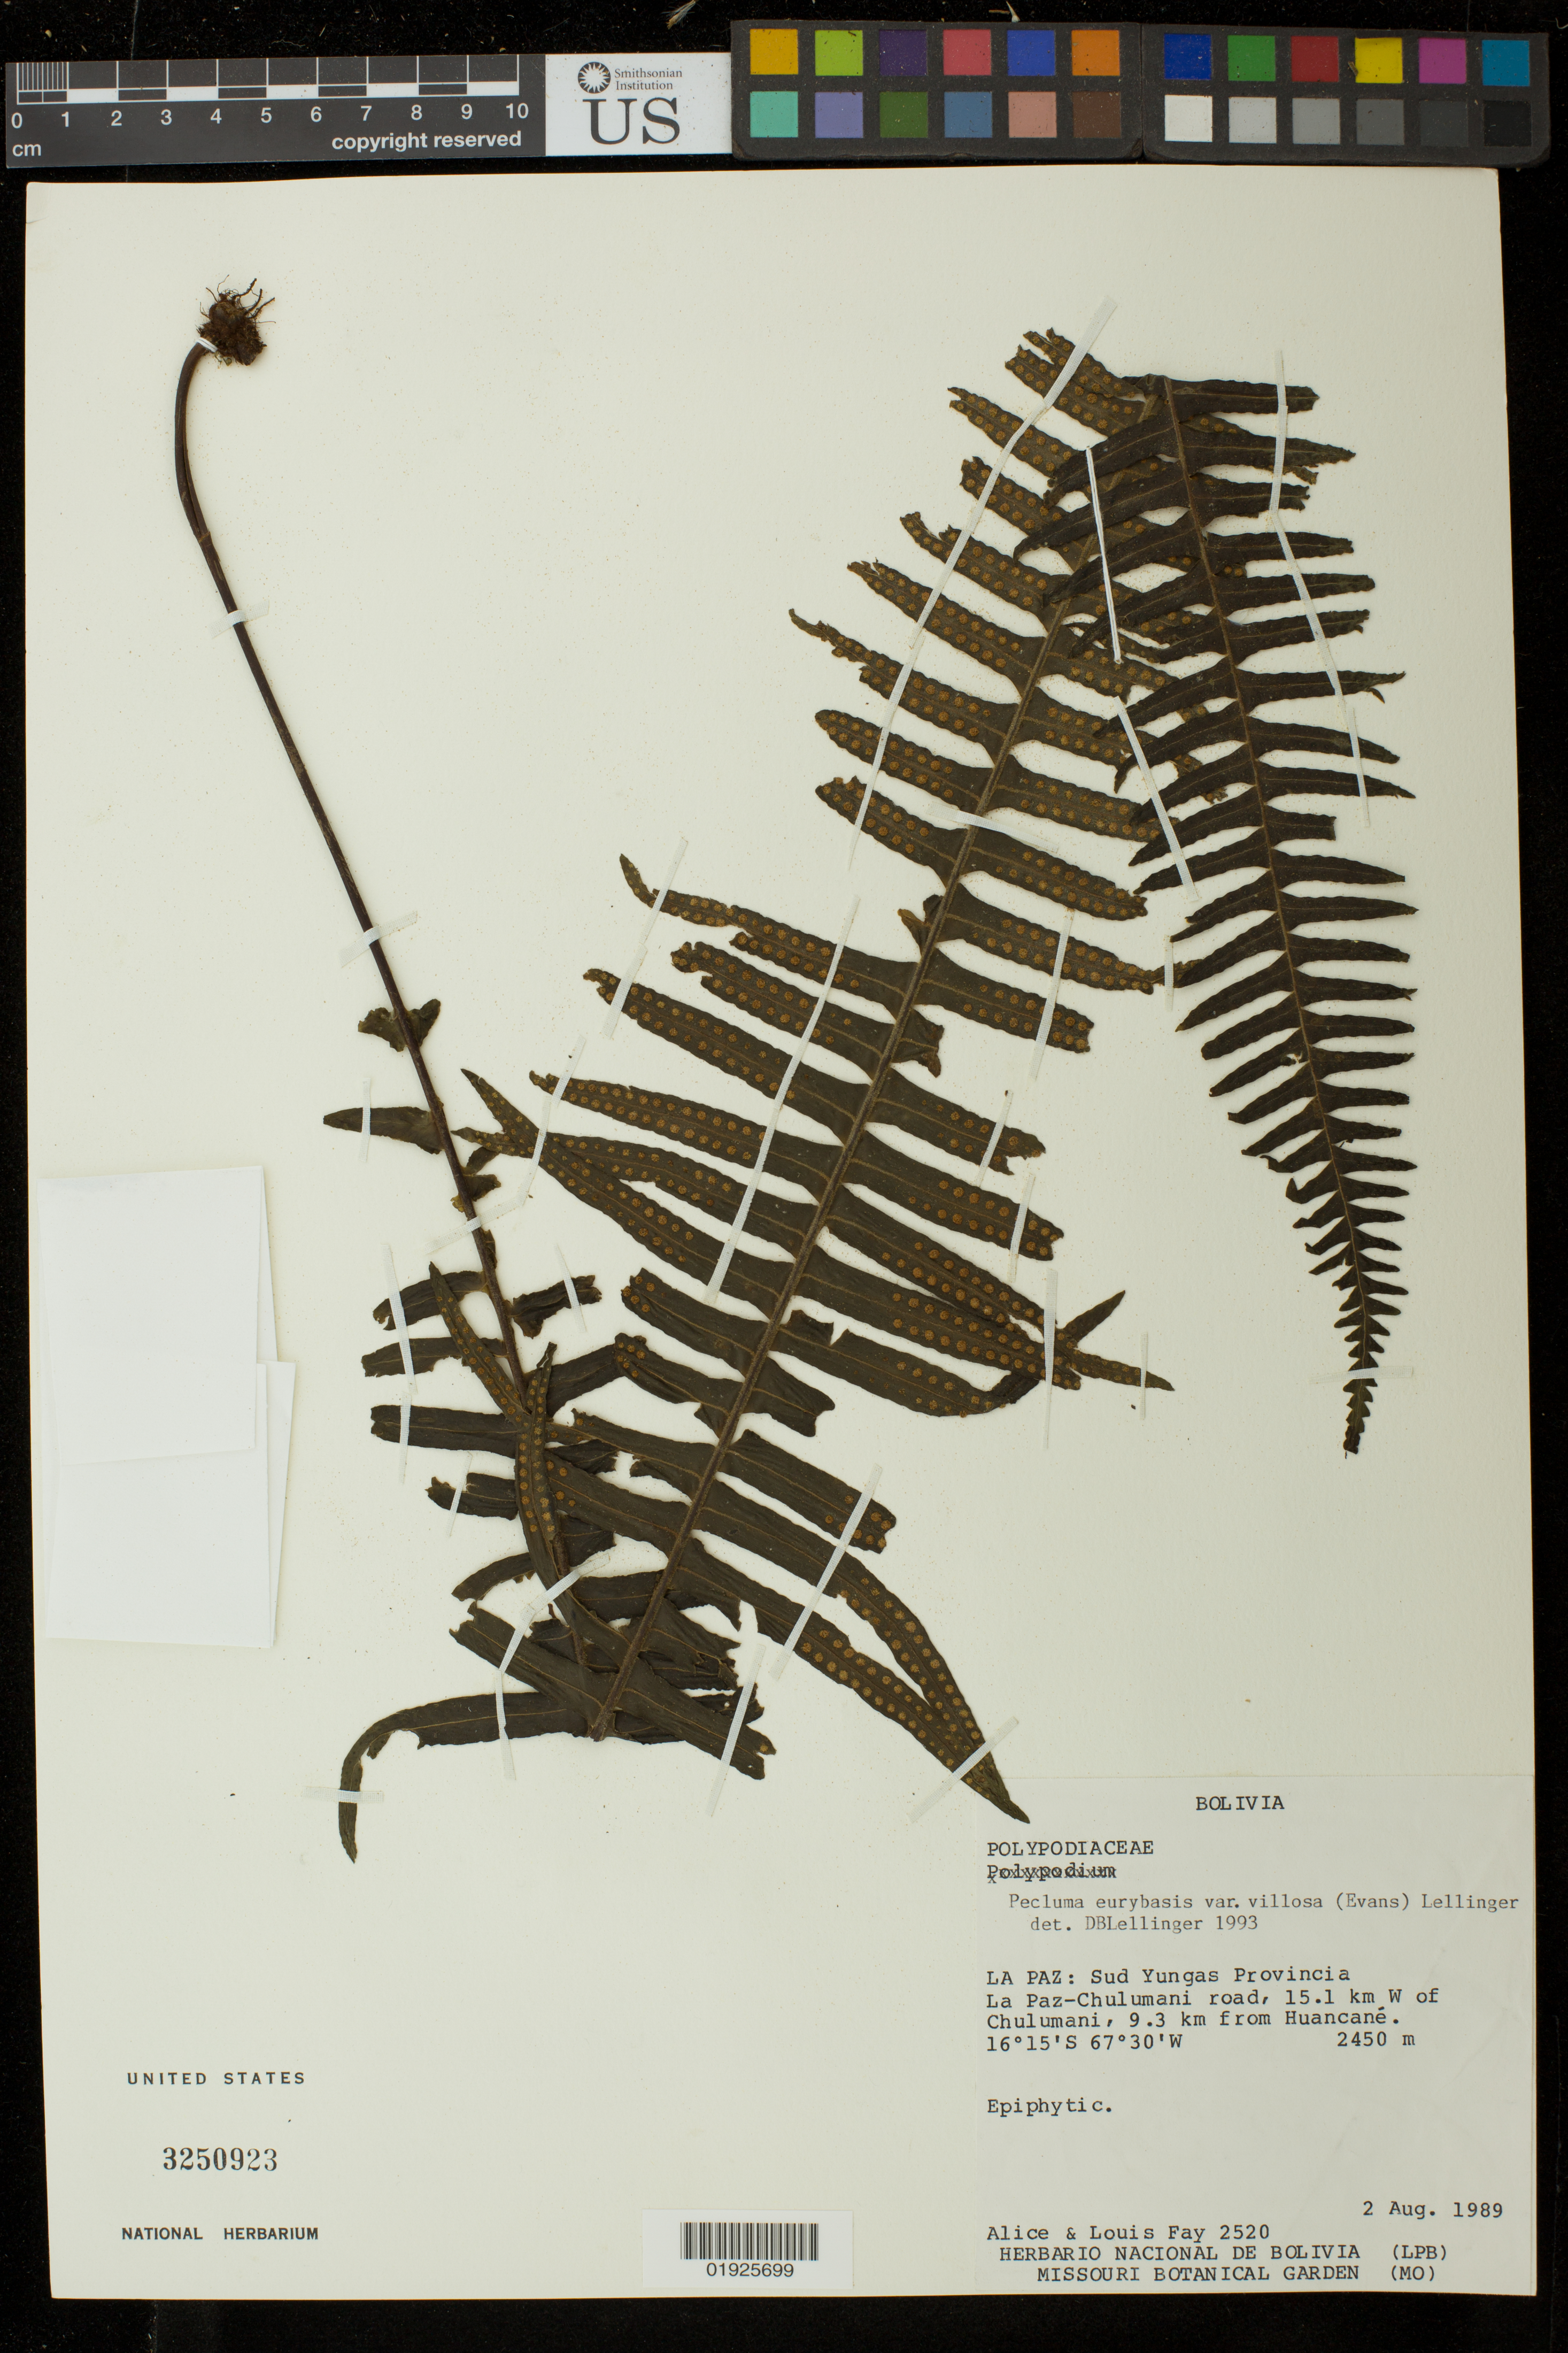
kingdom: Plantae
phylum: Tracheophyta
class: Polypodiopsida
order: Polypodiales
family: Polypodiaceae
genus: Pecluma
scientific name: Pecluma eurybasis var. villosa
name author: (A.M. Evans) Lellinger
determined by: Lellinger, David B., (BOT), Smithsonian Institution - National Museum of Natural History (UNITED STATES)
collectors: A. Fay & L. Fay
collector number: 2520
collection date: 1989-08-02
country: Bolivia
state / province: La Paz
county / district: Sud Yungas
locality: La Paz- Chulumani road, 15.1 km W of Chulumani, 9.3 km from Huancane.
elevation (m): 2450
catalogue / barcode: US 3250923